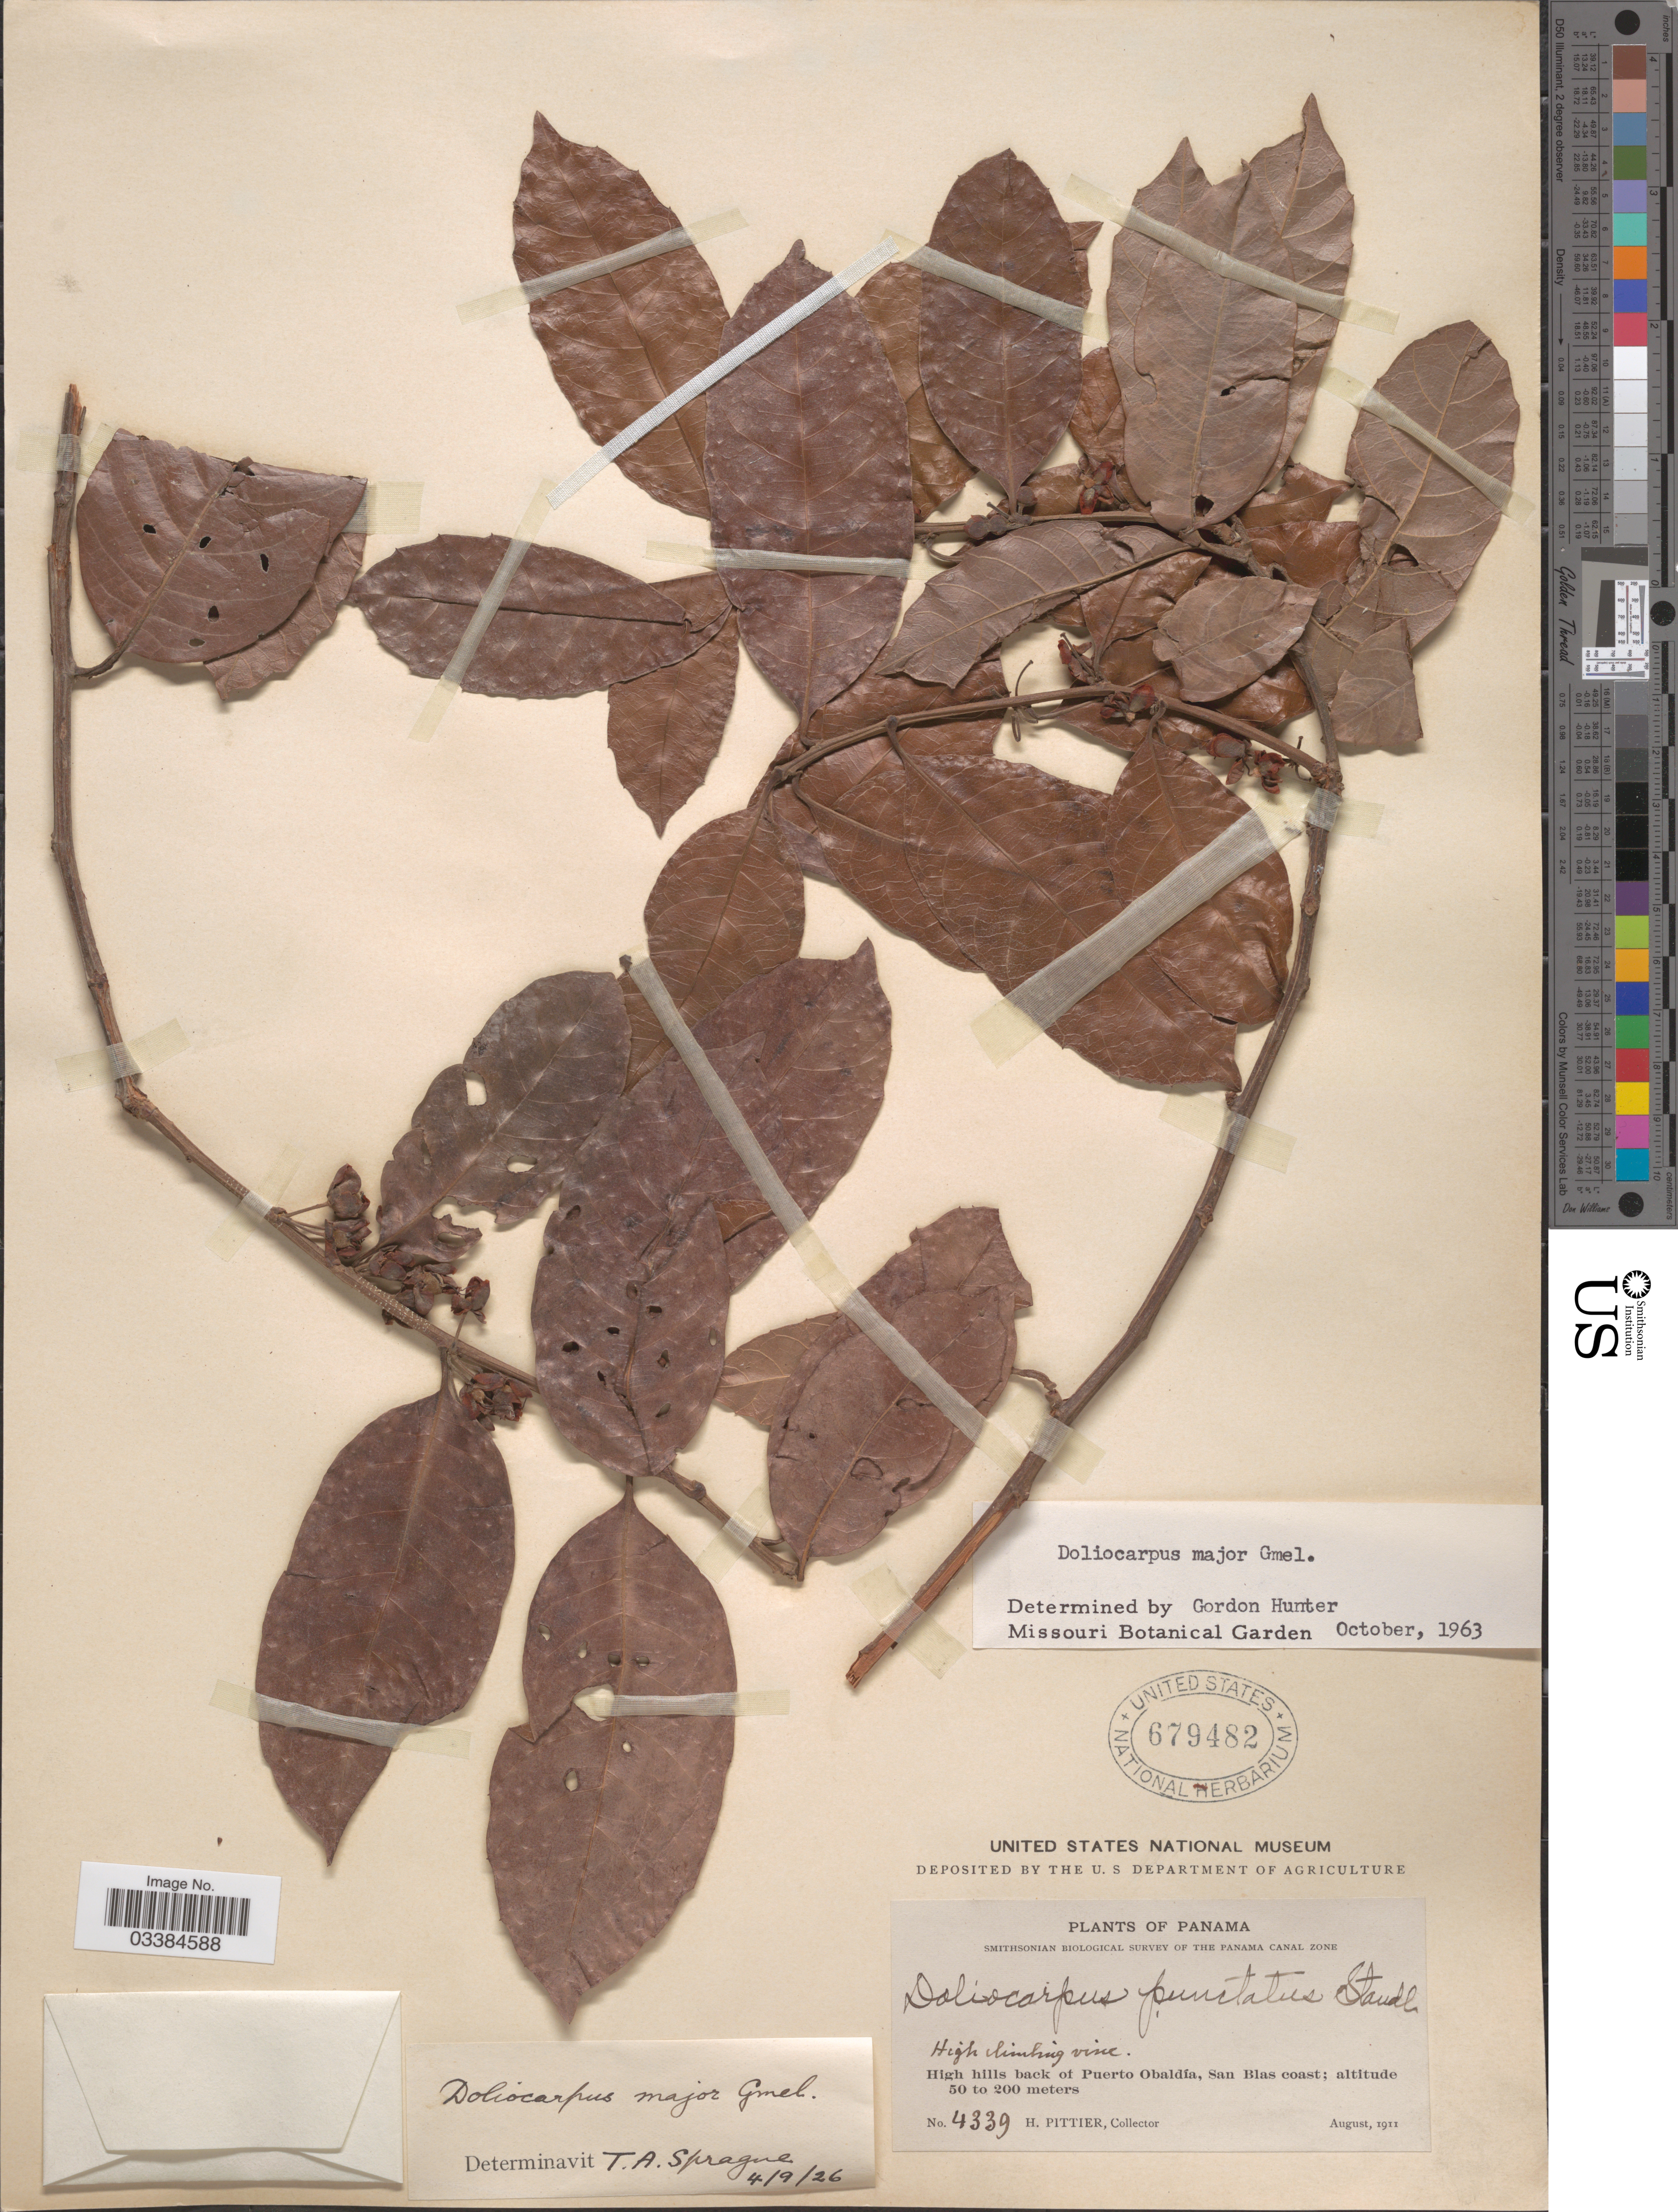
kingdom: Plantae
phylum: Tracheophyta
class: Magnoliopsida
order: Dilleniales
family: Dilleniaceae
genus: Doliocarpus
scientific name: Doliocarpus major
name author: J.F. Gmel.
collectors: H. F. Pittier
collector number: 4339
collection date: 1911-08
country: Panama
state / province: Kuna Yala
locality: High hills back of Puerto Obaldía, San Blas coast.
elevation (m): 50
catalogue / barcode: US 679482